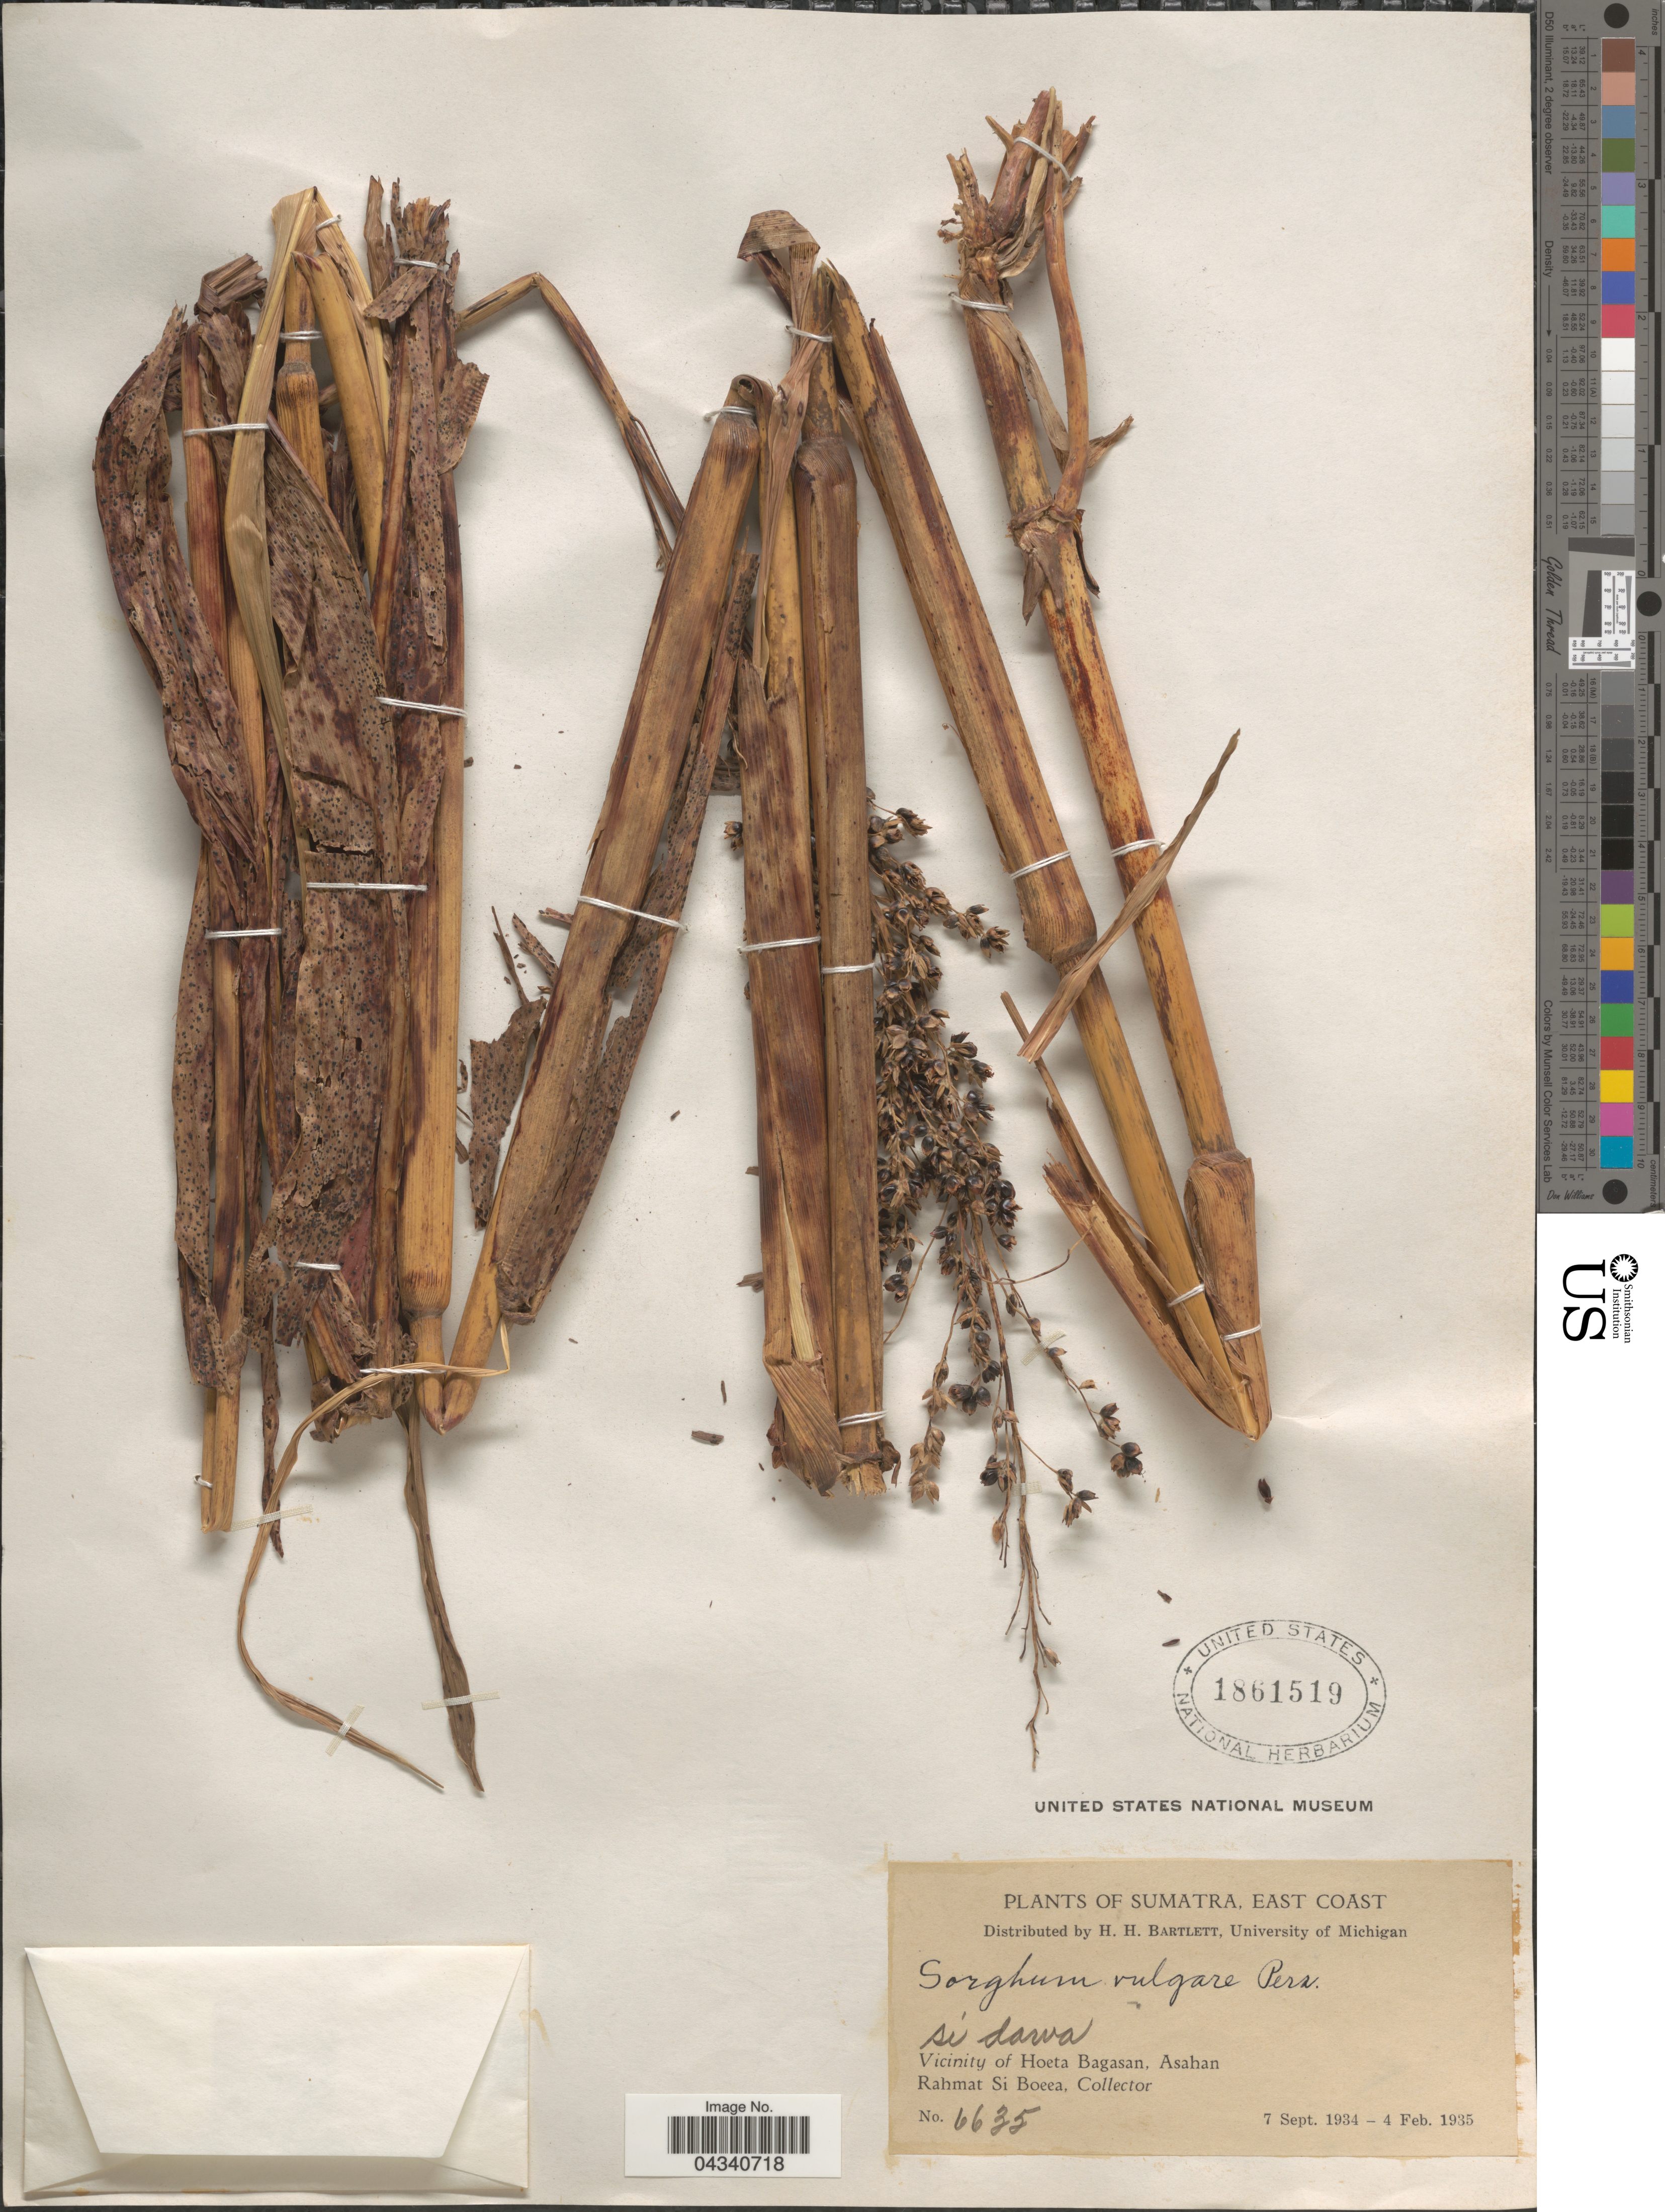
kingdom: Plantae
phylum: Tracheophyta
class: Liliopsida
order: Poales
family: Poaceae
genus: Sorghum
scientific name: Sorghum bicolor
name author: (L.) Moench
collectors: Rahmat Si Boeea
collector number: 6635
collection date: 1934-09-07/1935-02-04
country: Indonesia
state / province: Sumatra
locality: East Coast. Vicinity of Hoeta Bagasan, Asahan.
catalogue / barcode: US 1861519